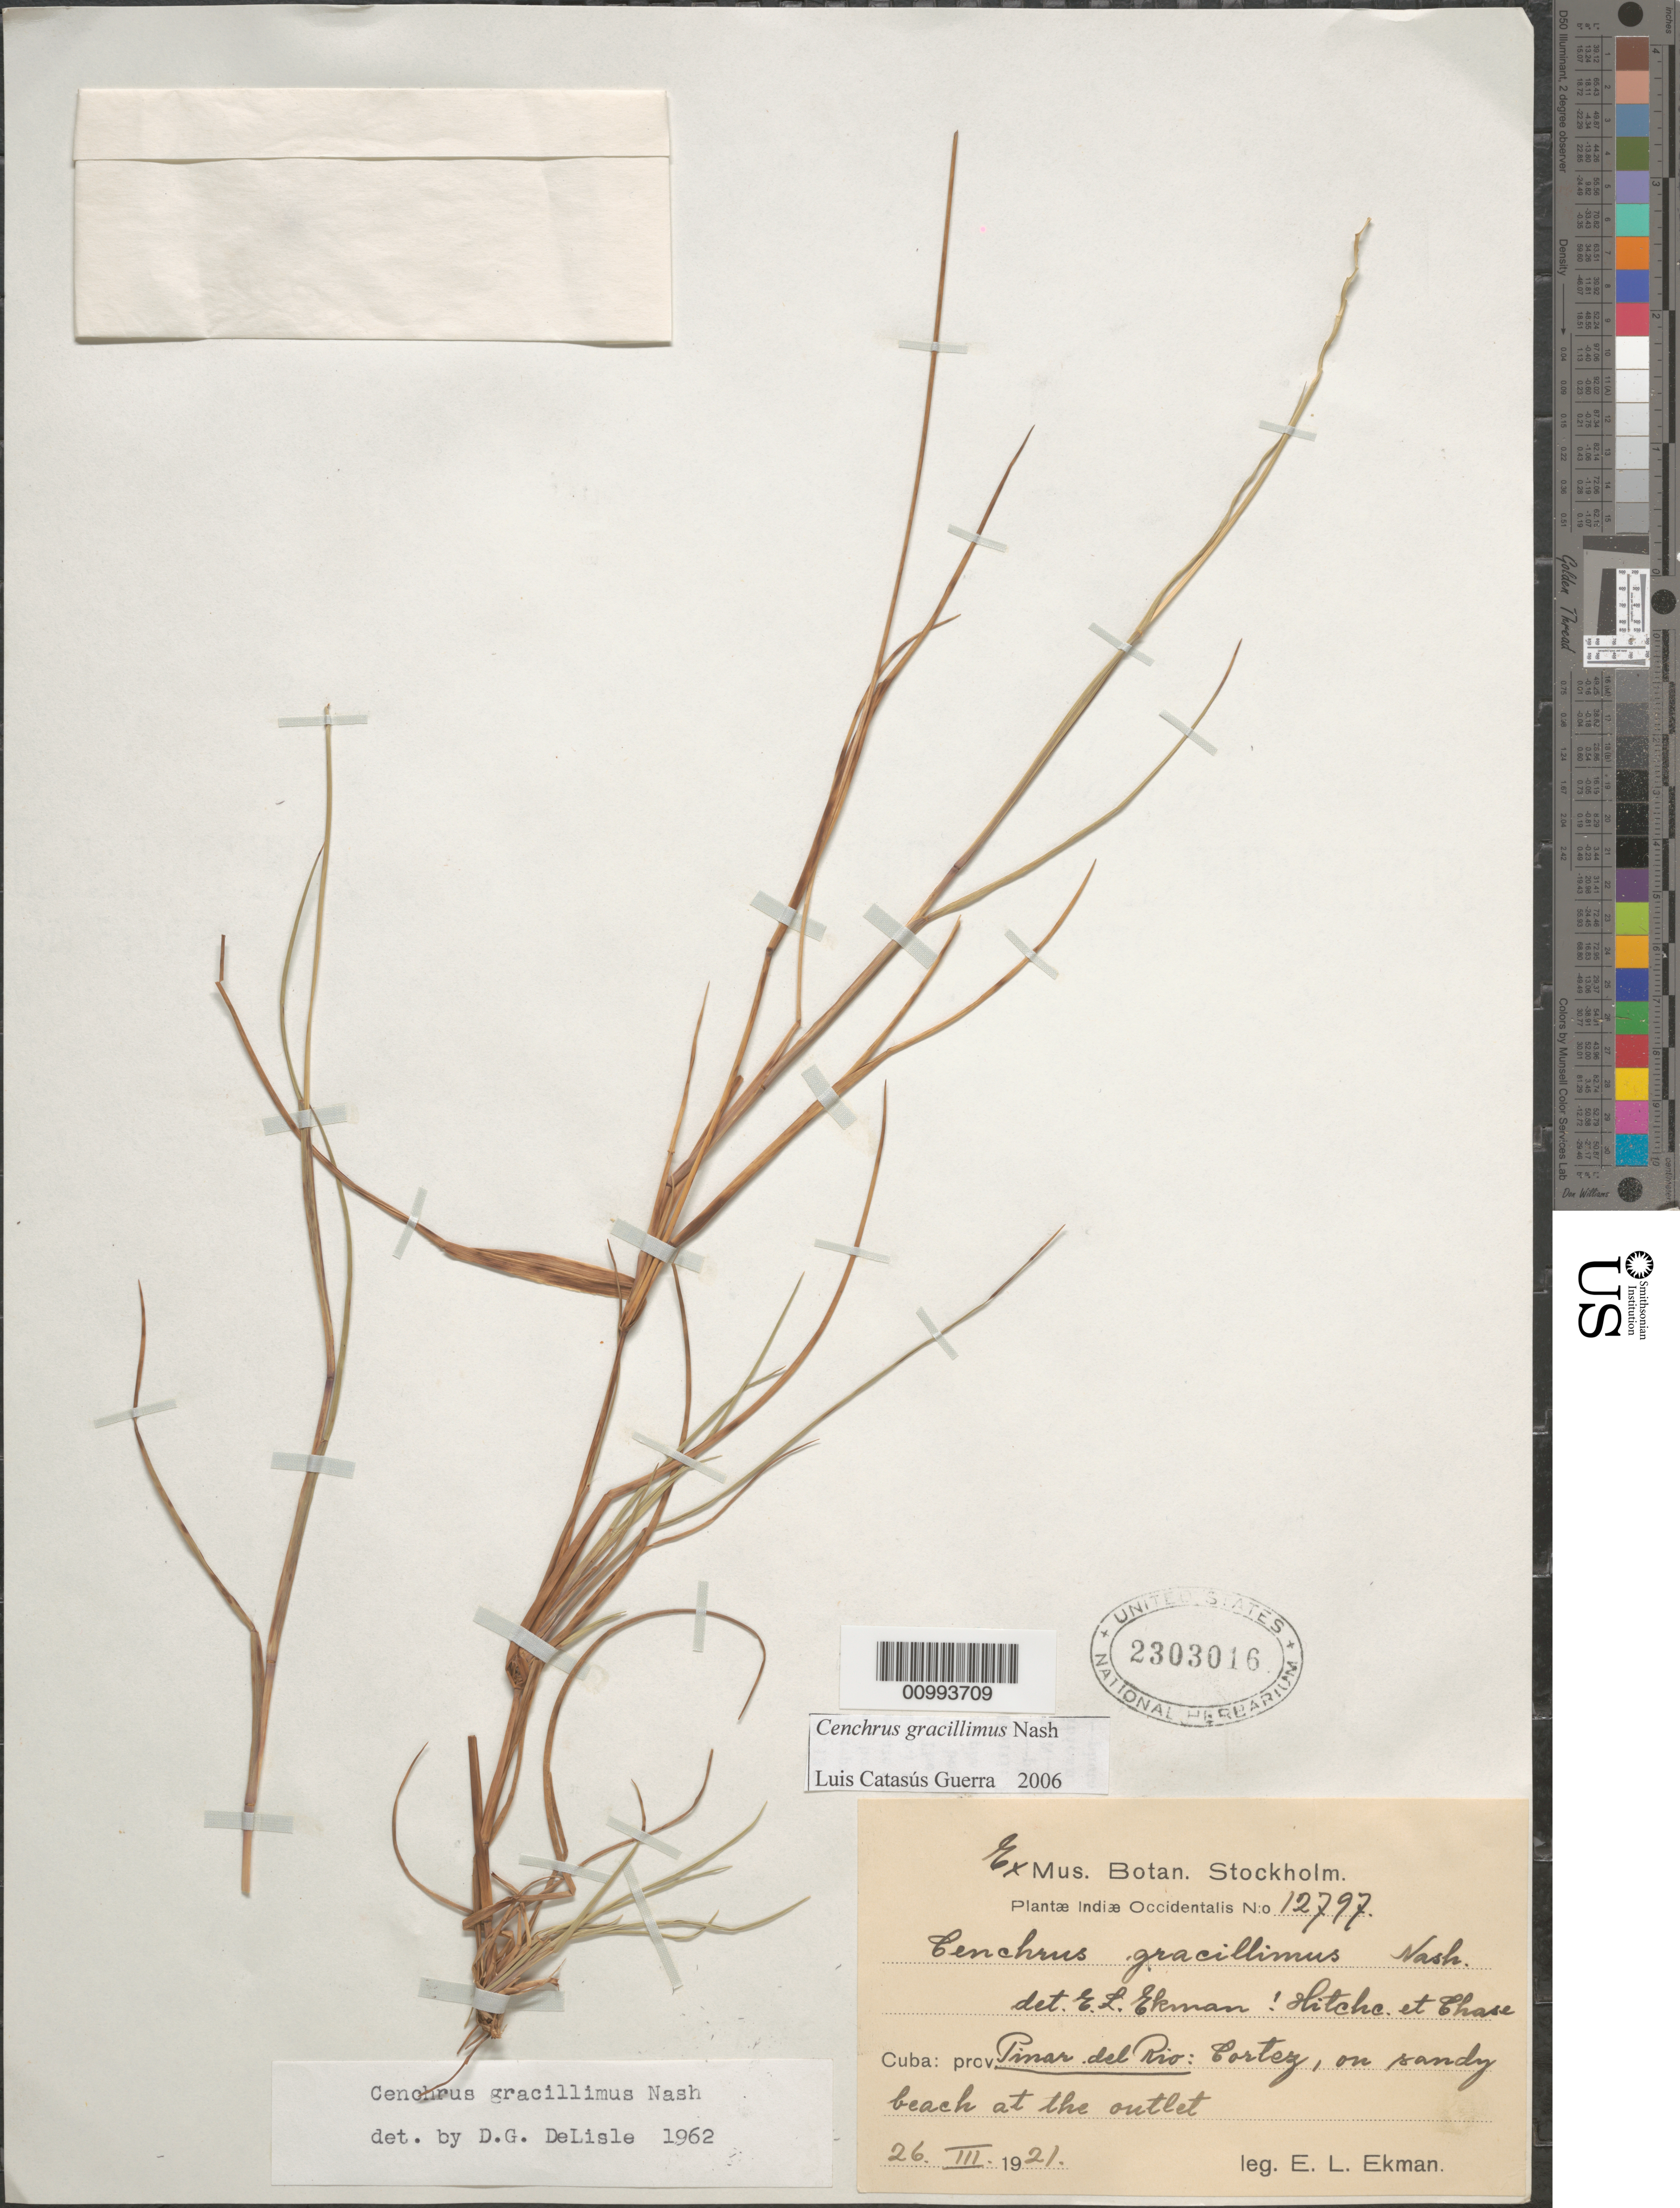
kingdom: Plantae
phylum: Tracheophyta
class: Liliopsida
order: Poales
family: Poaceae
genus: Cenchrus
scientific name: Cenchrus gracillimus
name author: Nash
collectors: E. L. Ekman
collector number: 12787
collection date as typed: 26 Mar 1921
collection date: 1921-03-26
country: Cuba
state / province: Pinar del Rio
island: Cuba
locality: Cortez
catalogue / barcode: US 2303016